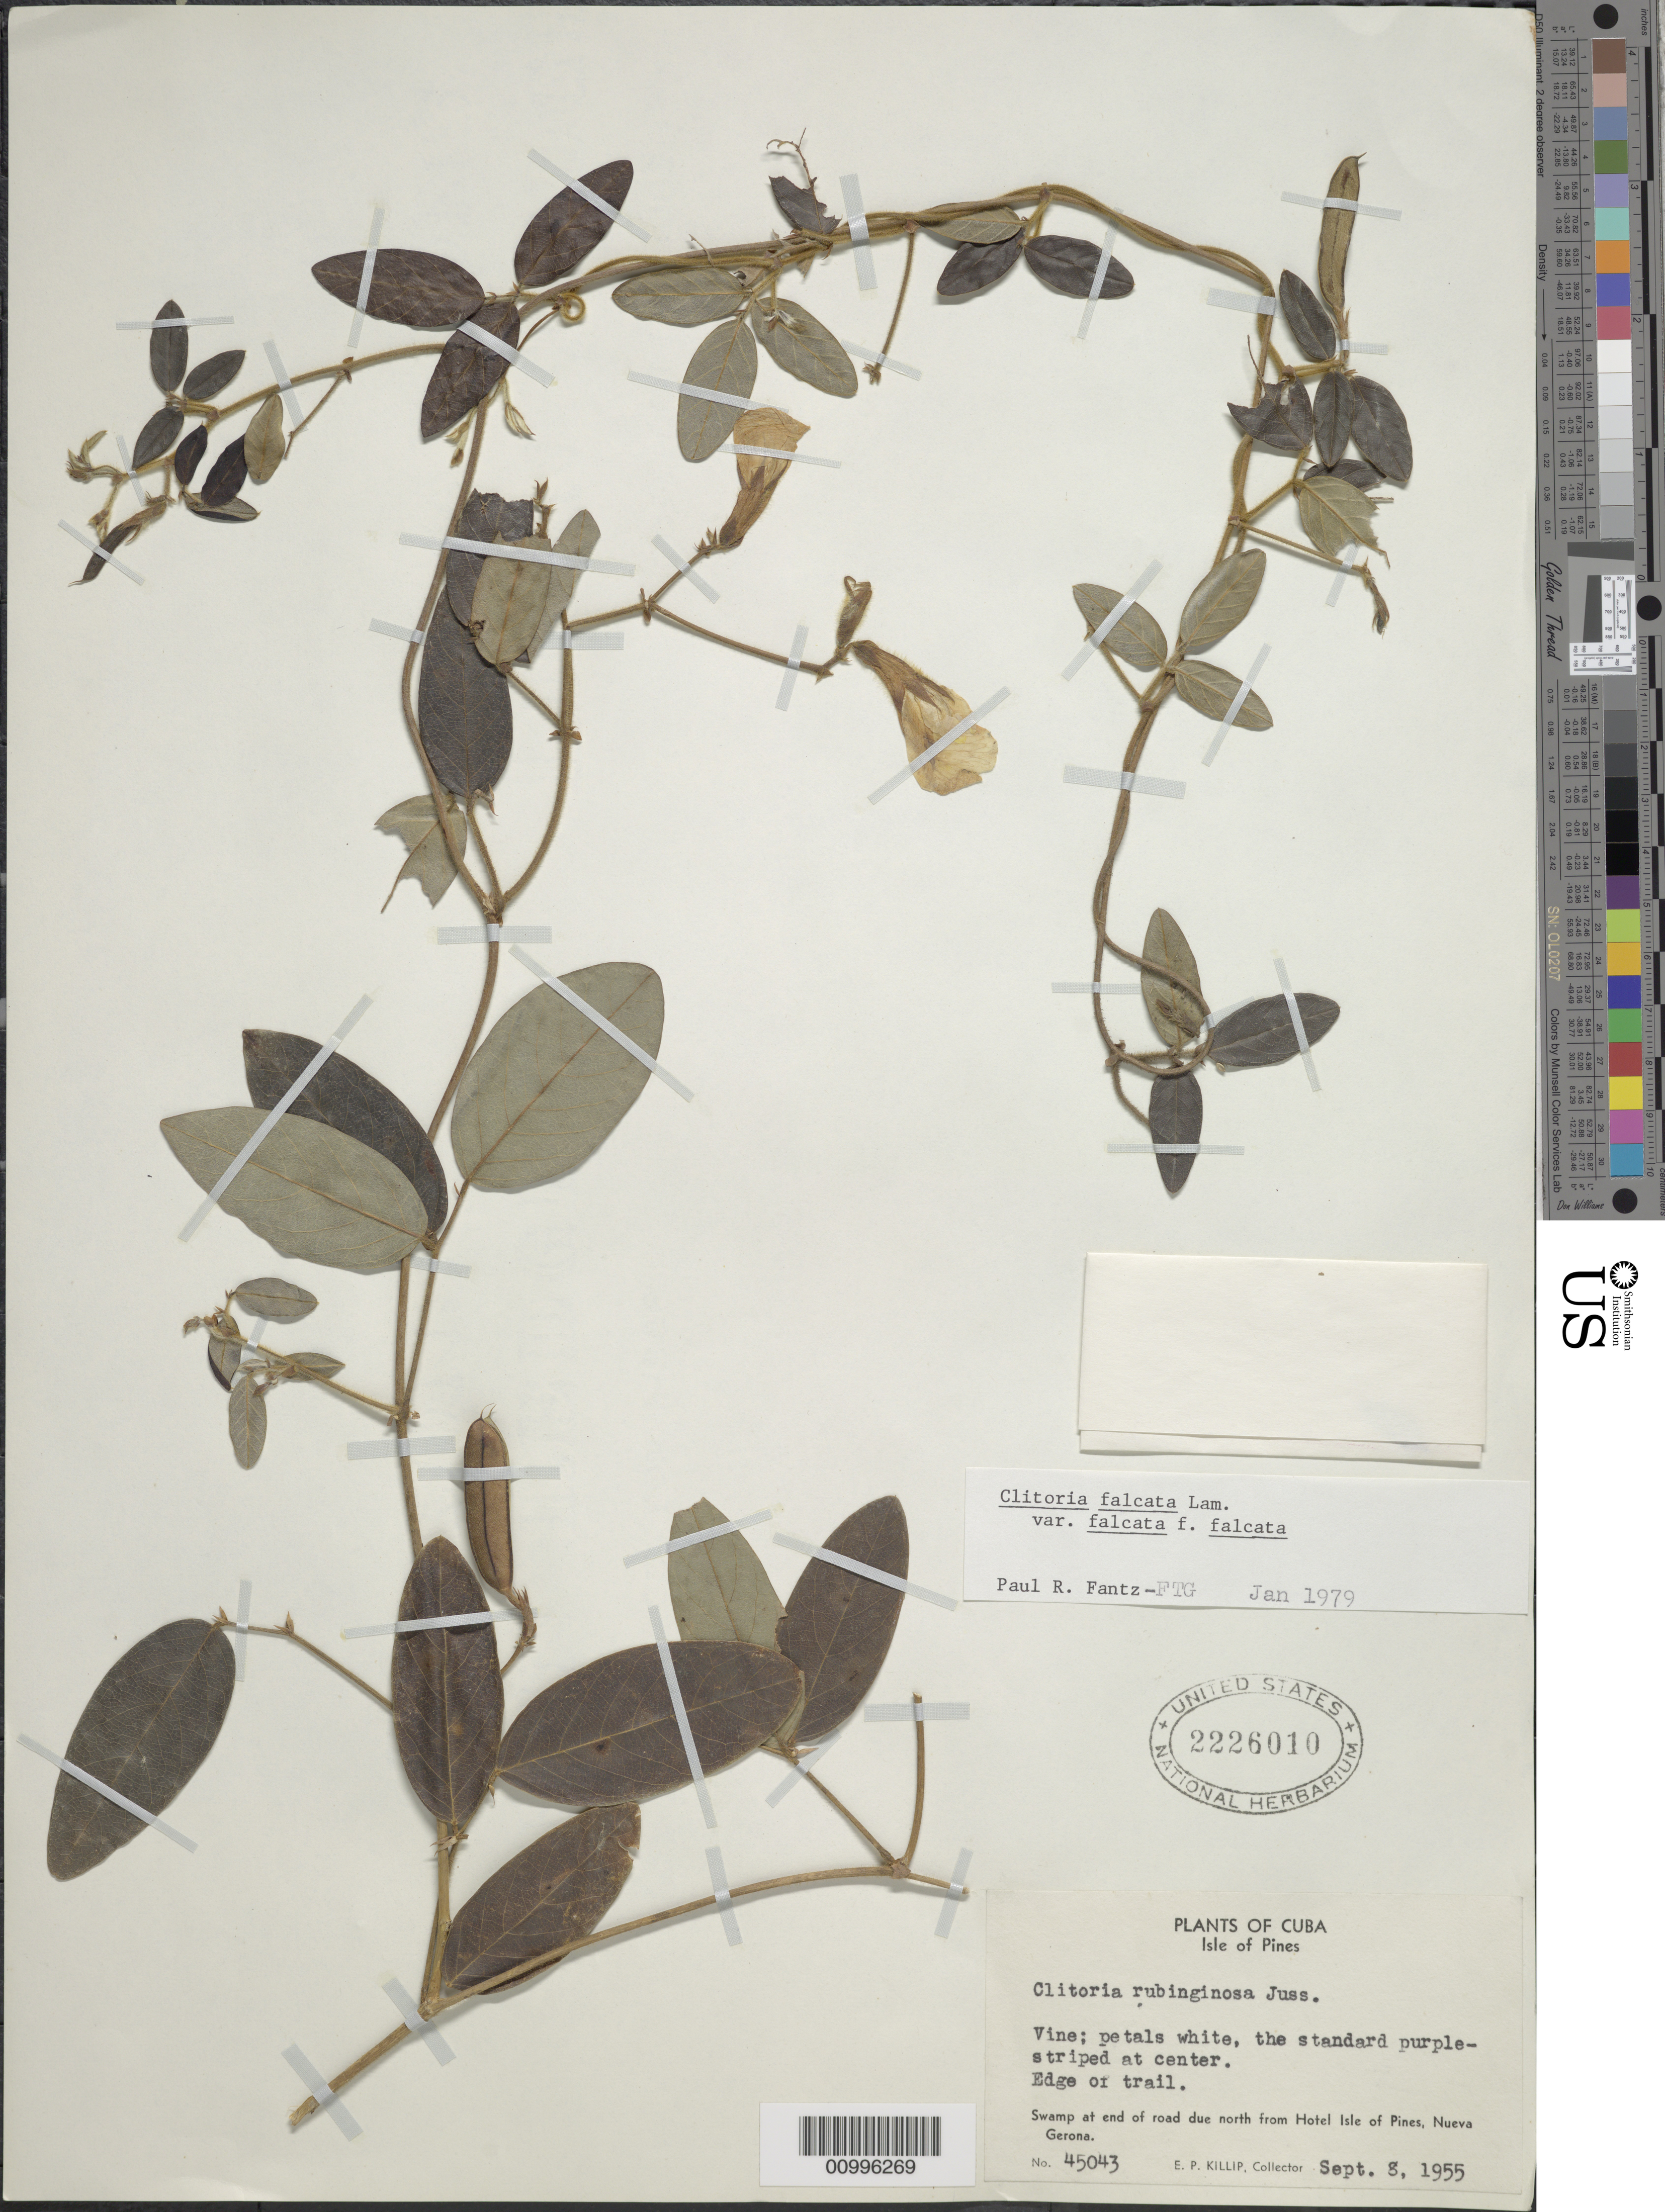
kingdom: Plantae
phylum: Tracheophyta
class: Magnoliopsida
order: Fabales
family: Fabaceae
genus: Clitoria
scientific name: Clitoria rubiginosa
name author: Juss.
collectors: E. P. Killip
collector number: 45043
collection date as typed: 08 Aug 1955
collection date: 1955-08-08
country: Cuba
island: Isla de la Juventud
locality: Isle of Pines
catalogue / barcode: US 2226010